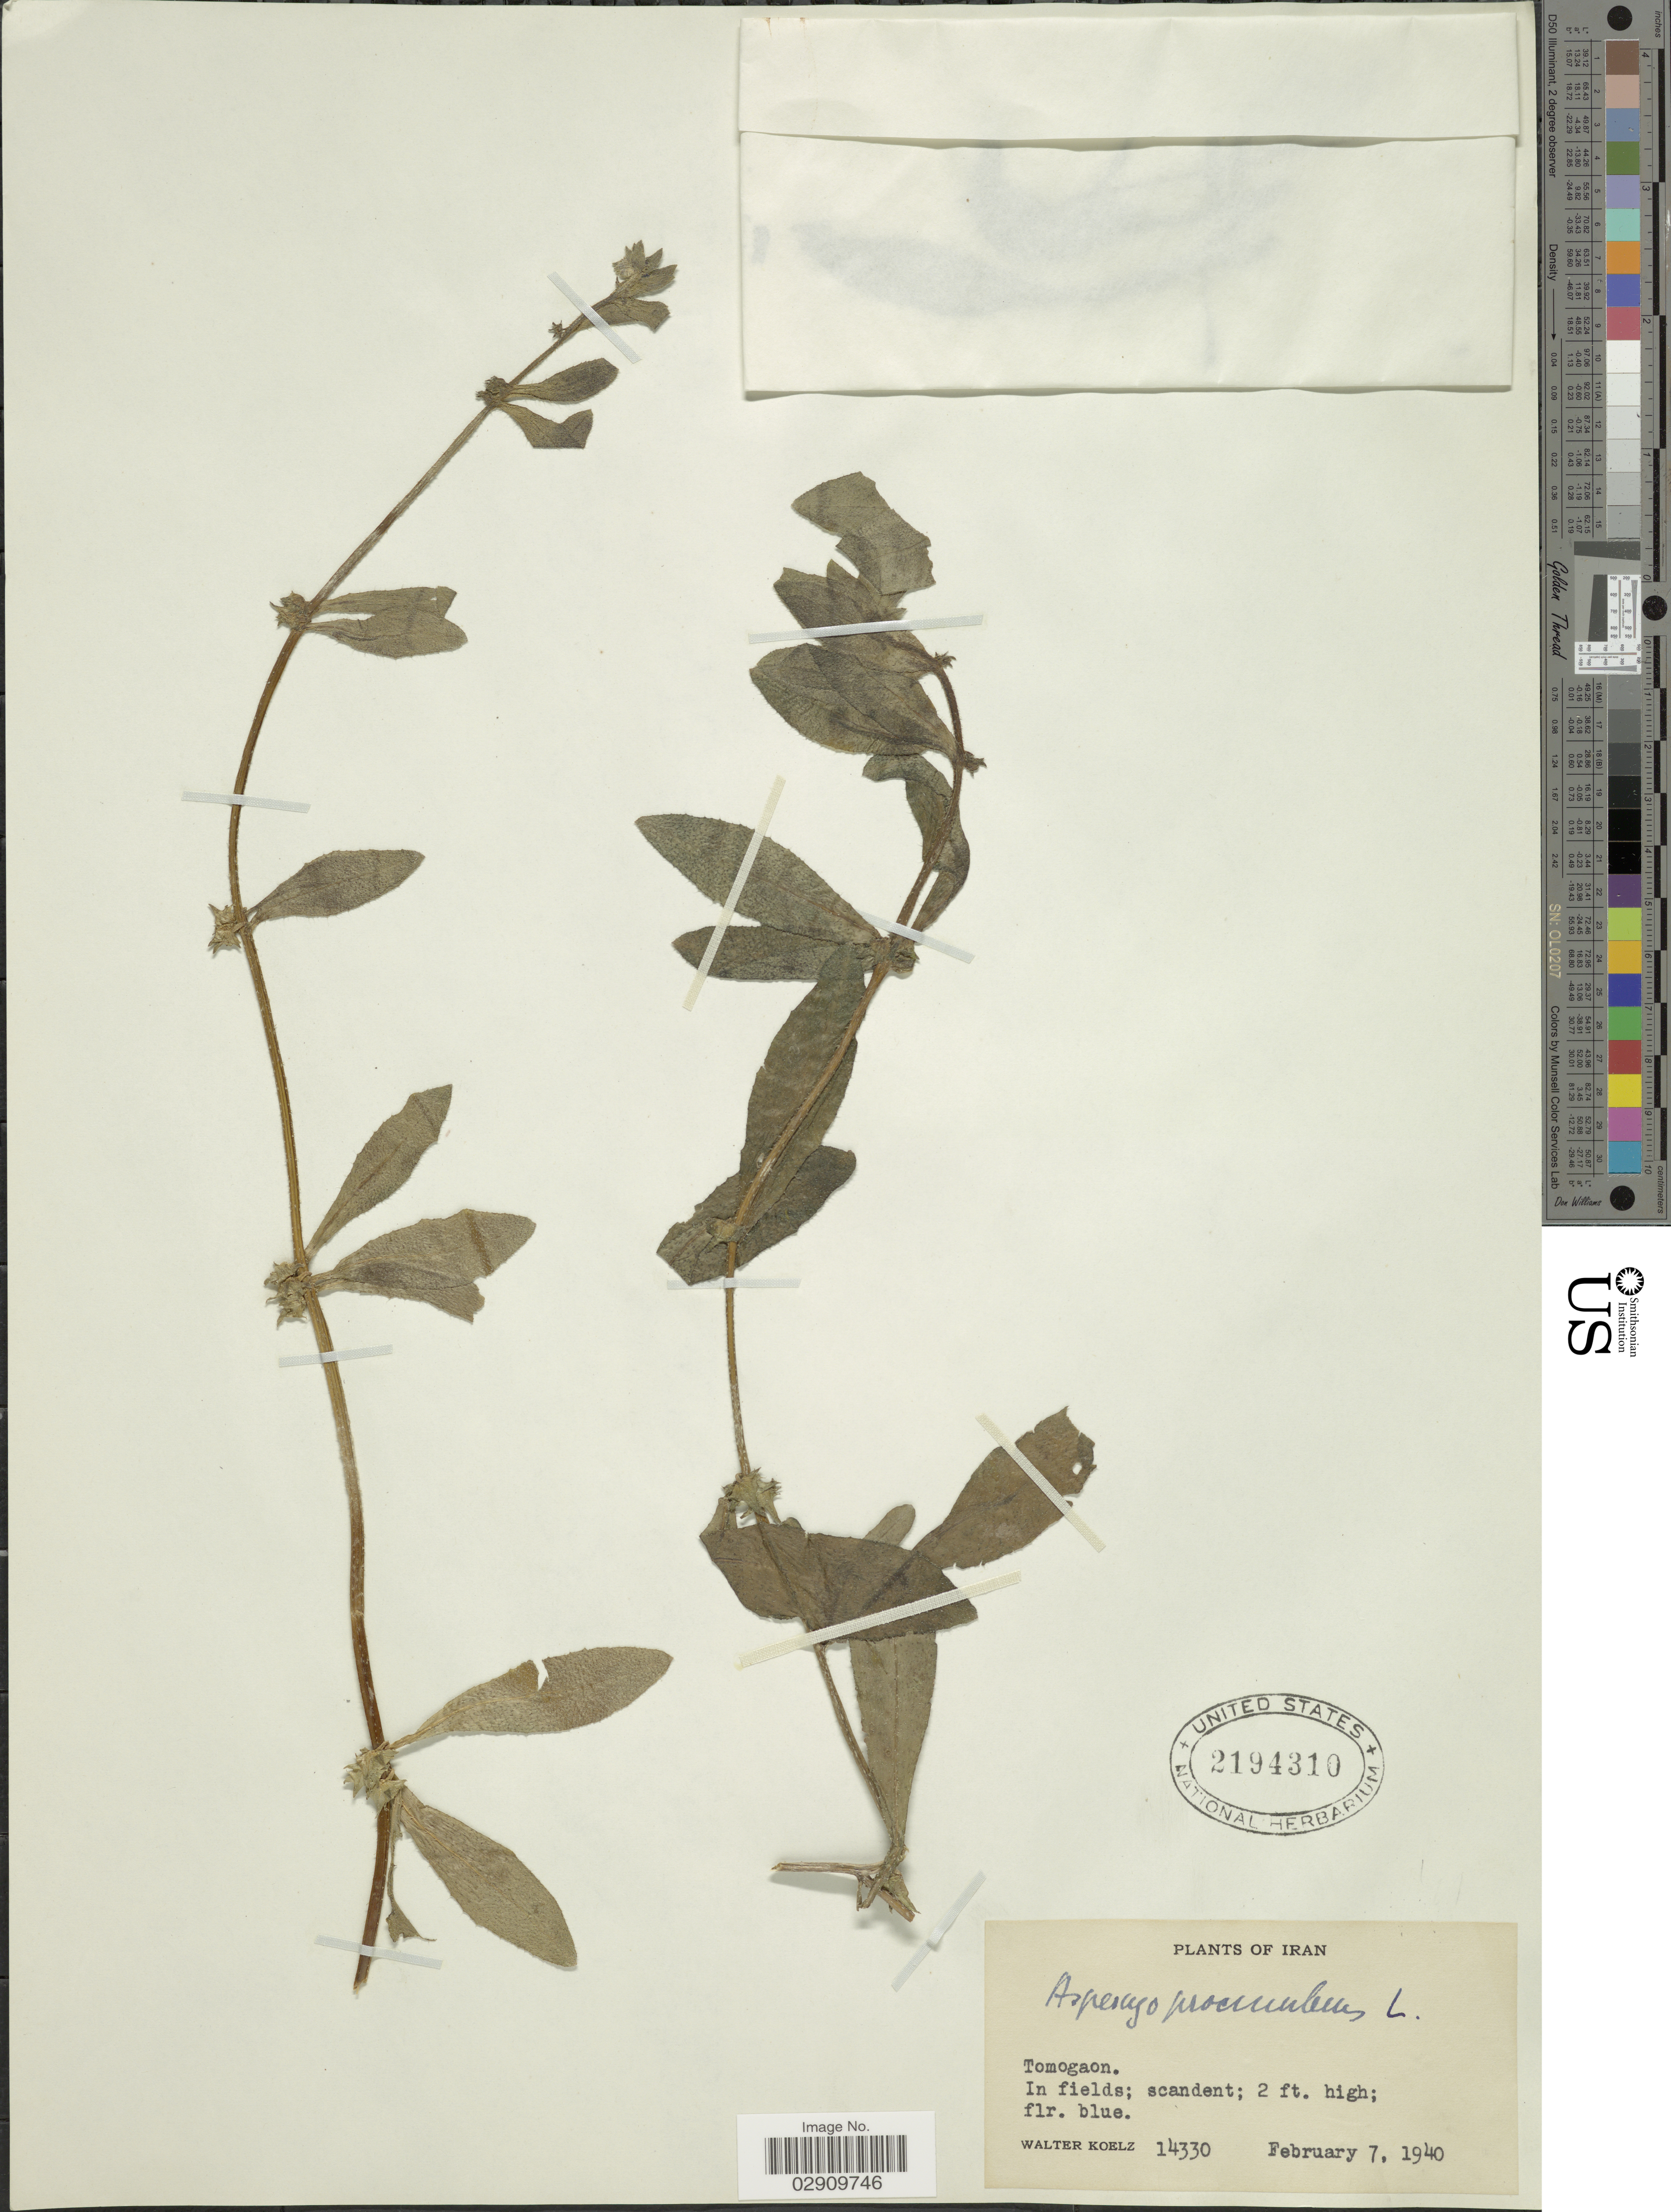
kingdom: Plantae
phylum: Tracheophyta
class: Magnoliopsida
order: Boraginales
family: Boraginaceae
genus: Asperugo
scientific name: Asperugo procumbens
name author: L.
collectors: W. N. Koelz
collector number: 14330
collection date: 1940-02-07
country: Iran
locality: Tomogaon.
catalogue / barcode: US 2194310